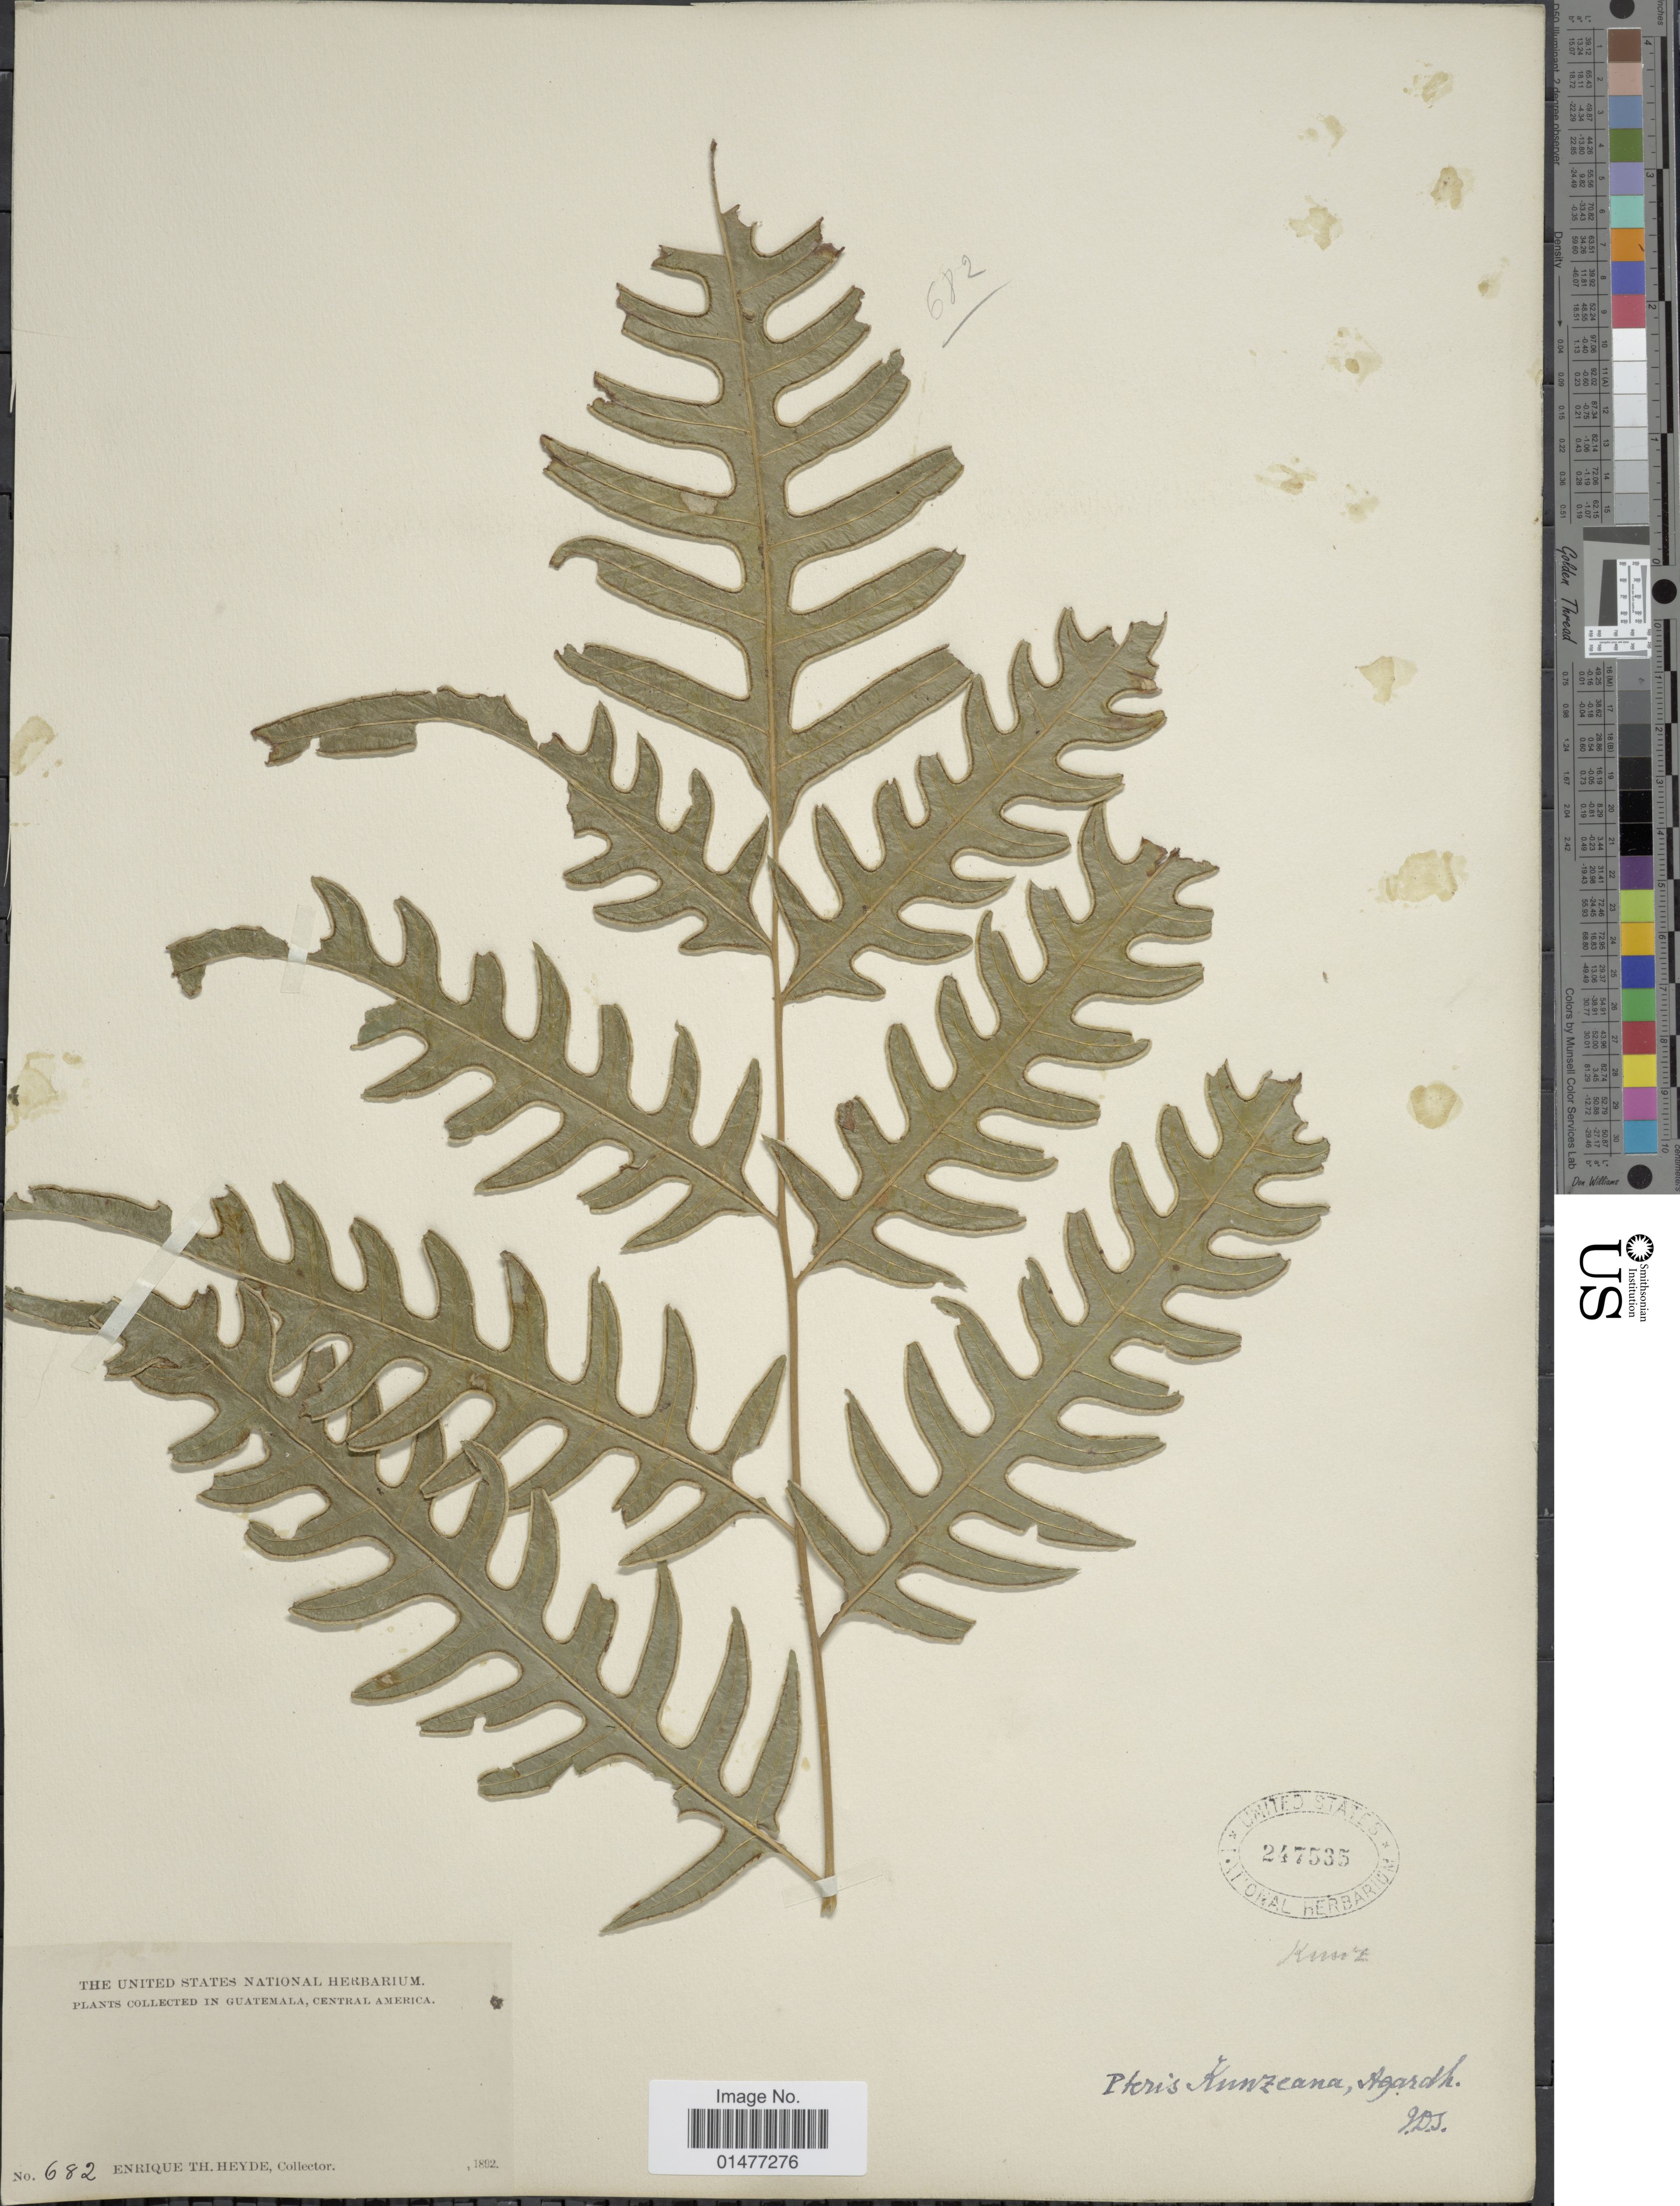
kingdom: Plantae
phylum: Tracheophyta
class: Polypodiopsida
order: Polypodiales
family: Pteridaceae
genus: Pteris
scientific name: Pteris altissima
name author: Poir.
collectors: E. T. Heyde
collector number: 682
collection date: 1892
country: Guatemala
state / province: Guatemala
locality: Plants collected in Guatemala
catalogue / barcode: US 247535